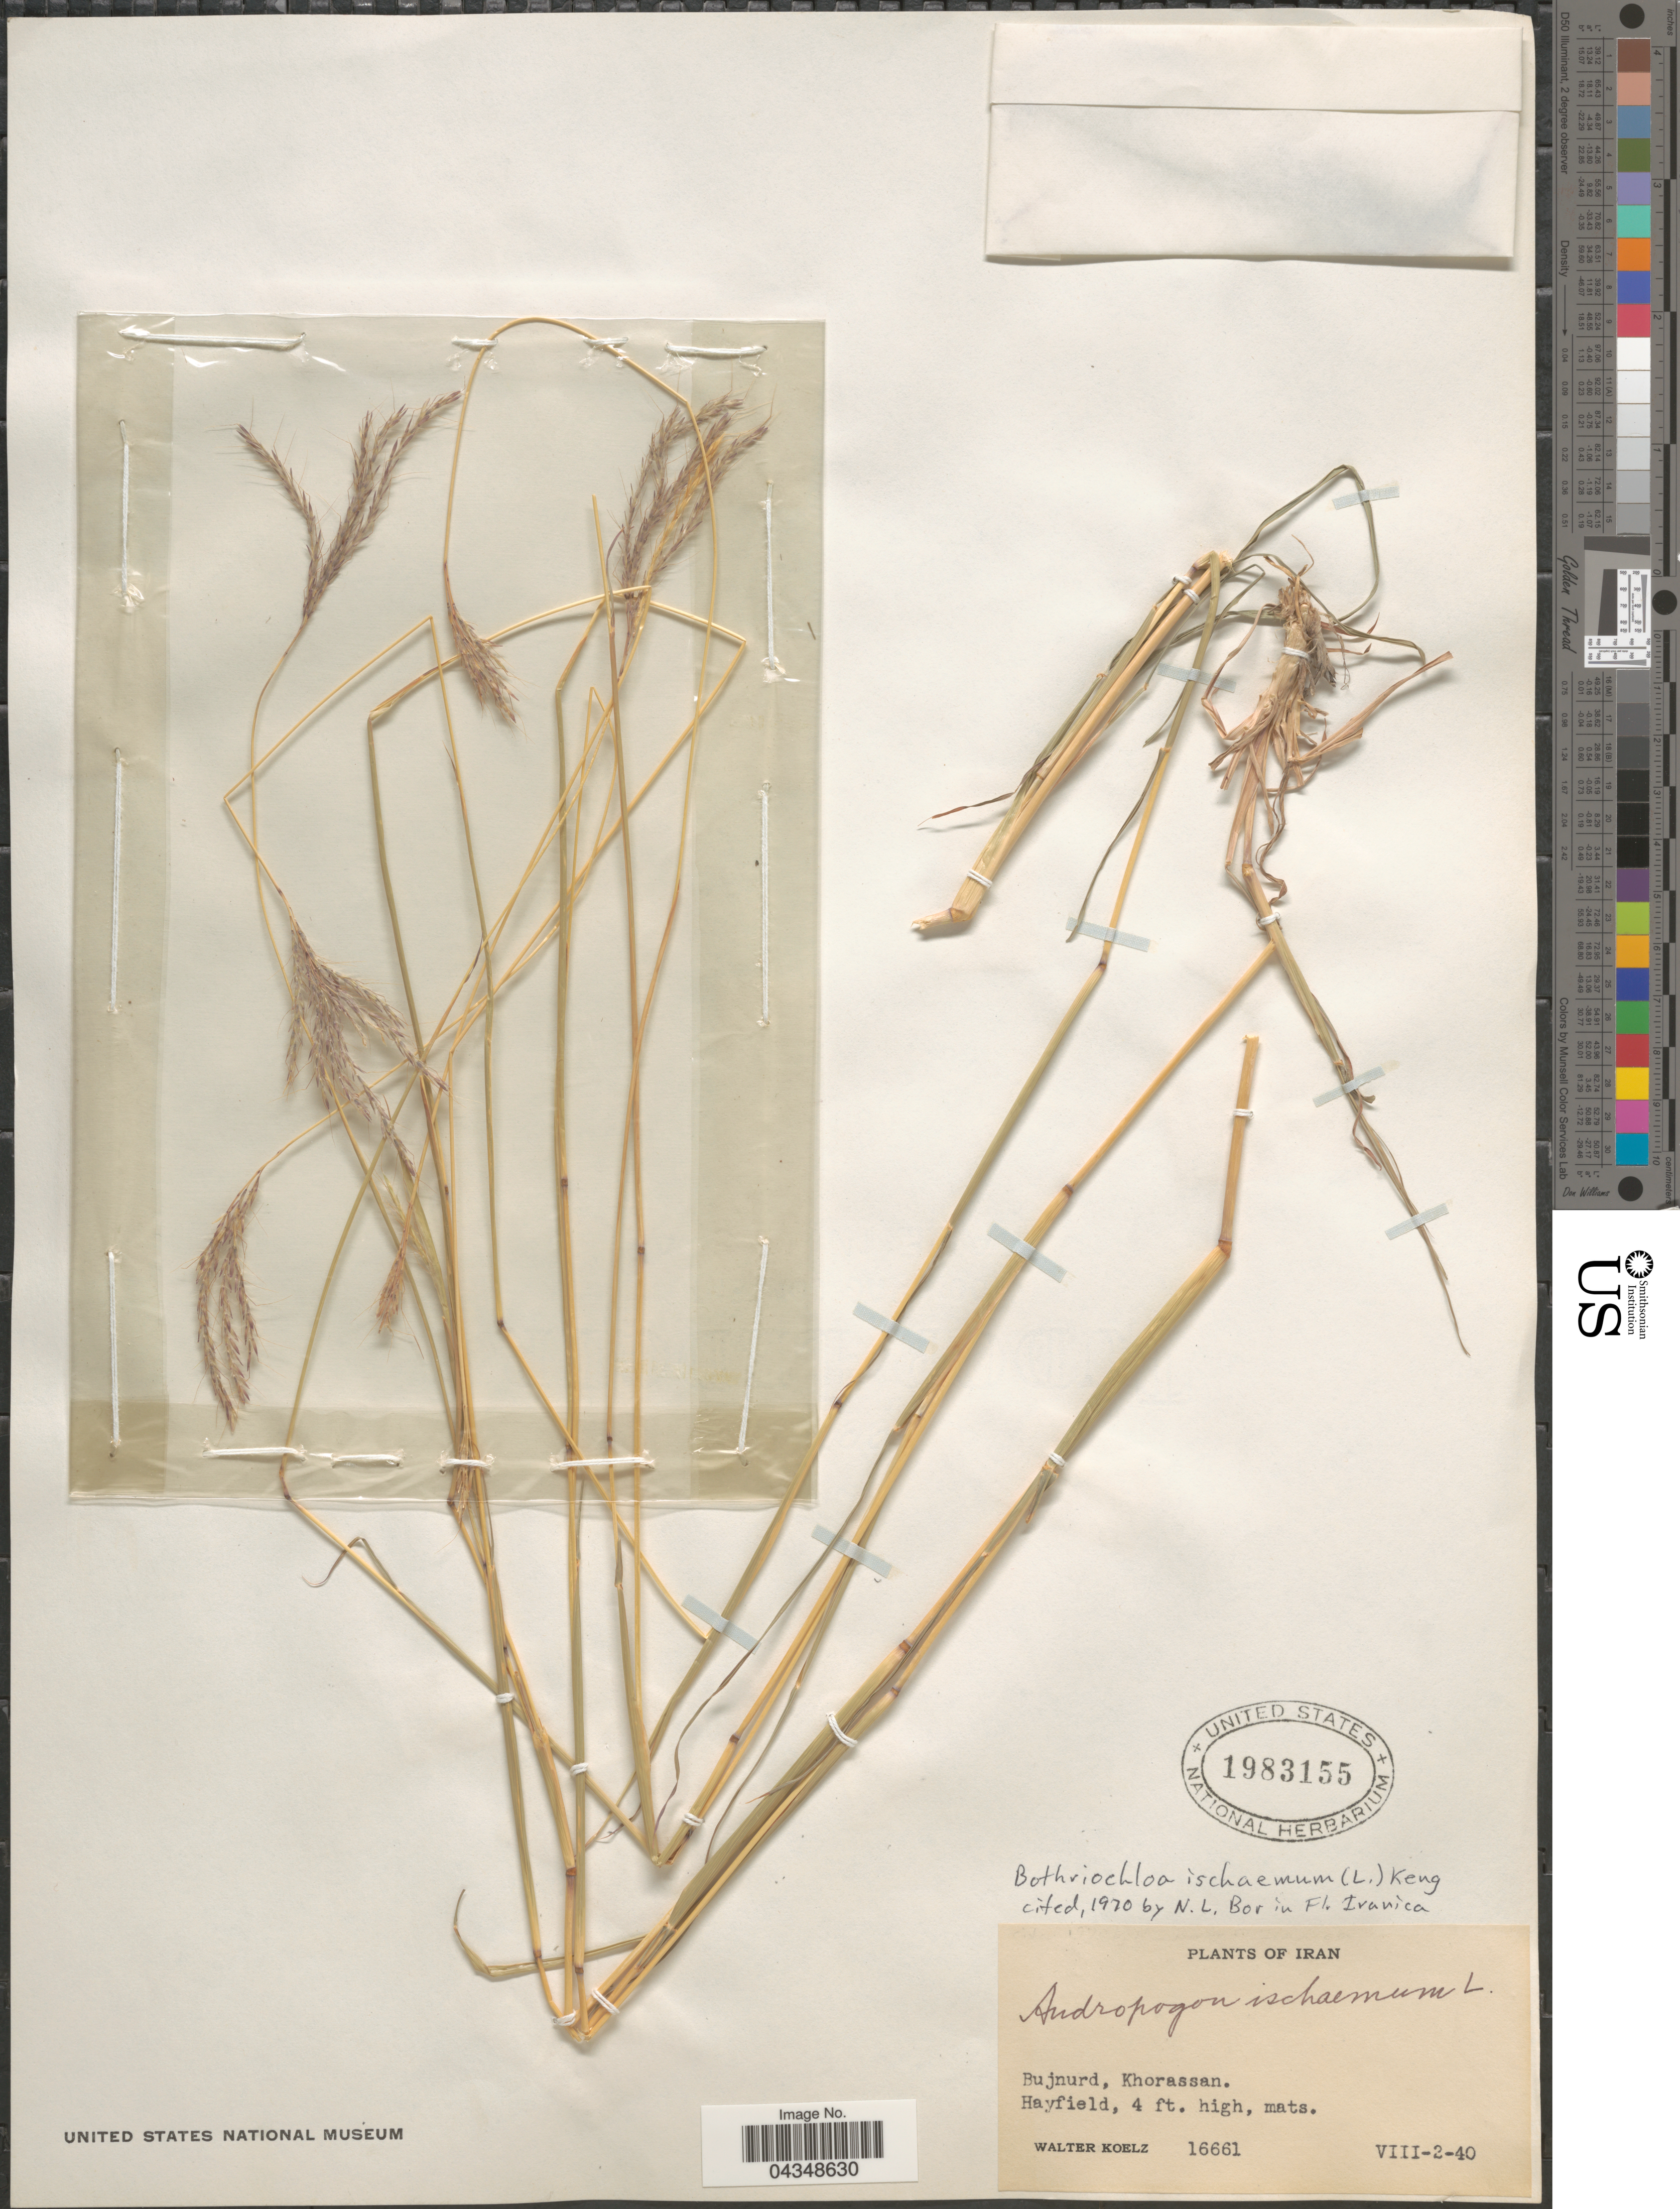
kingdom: Plantae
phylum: Tracheophyta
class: Liliopsida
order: Poales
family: Poaceae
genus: Bothriochloa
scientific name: Bothriochloa ischaemum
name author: (L.) Keng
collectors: W. N. Koelz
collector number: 16661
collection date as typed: Transcribed d/m/y: 2/8/40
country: Iran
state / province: Khorasan [obsolete]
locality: Bujnurd, Khorassan. Hayfield.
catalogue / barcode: US 1983155